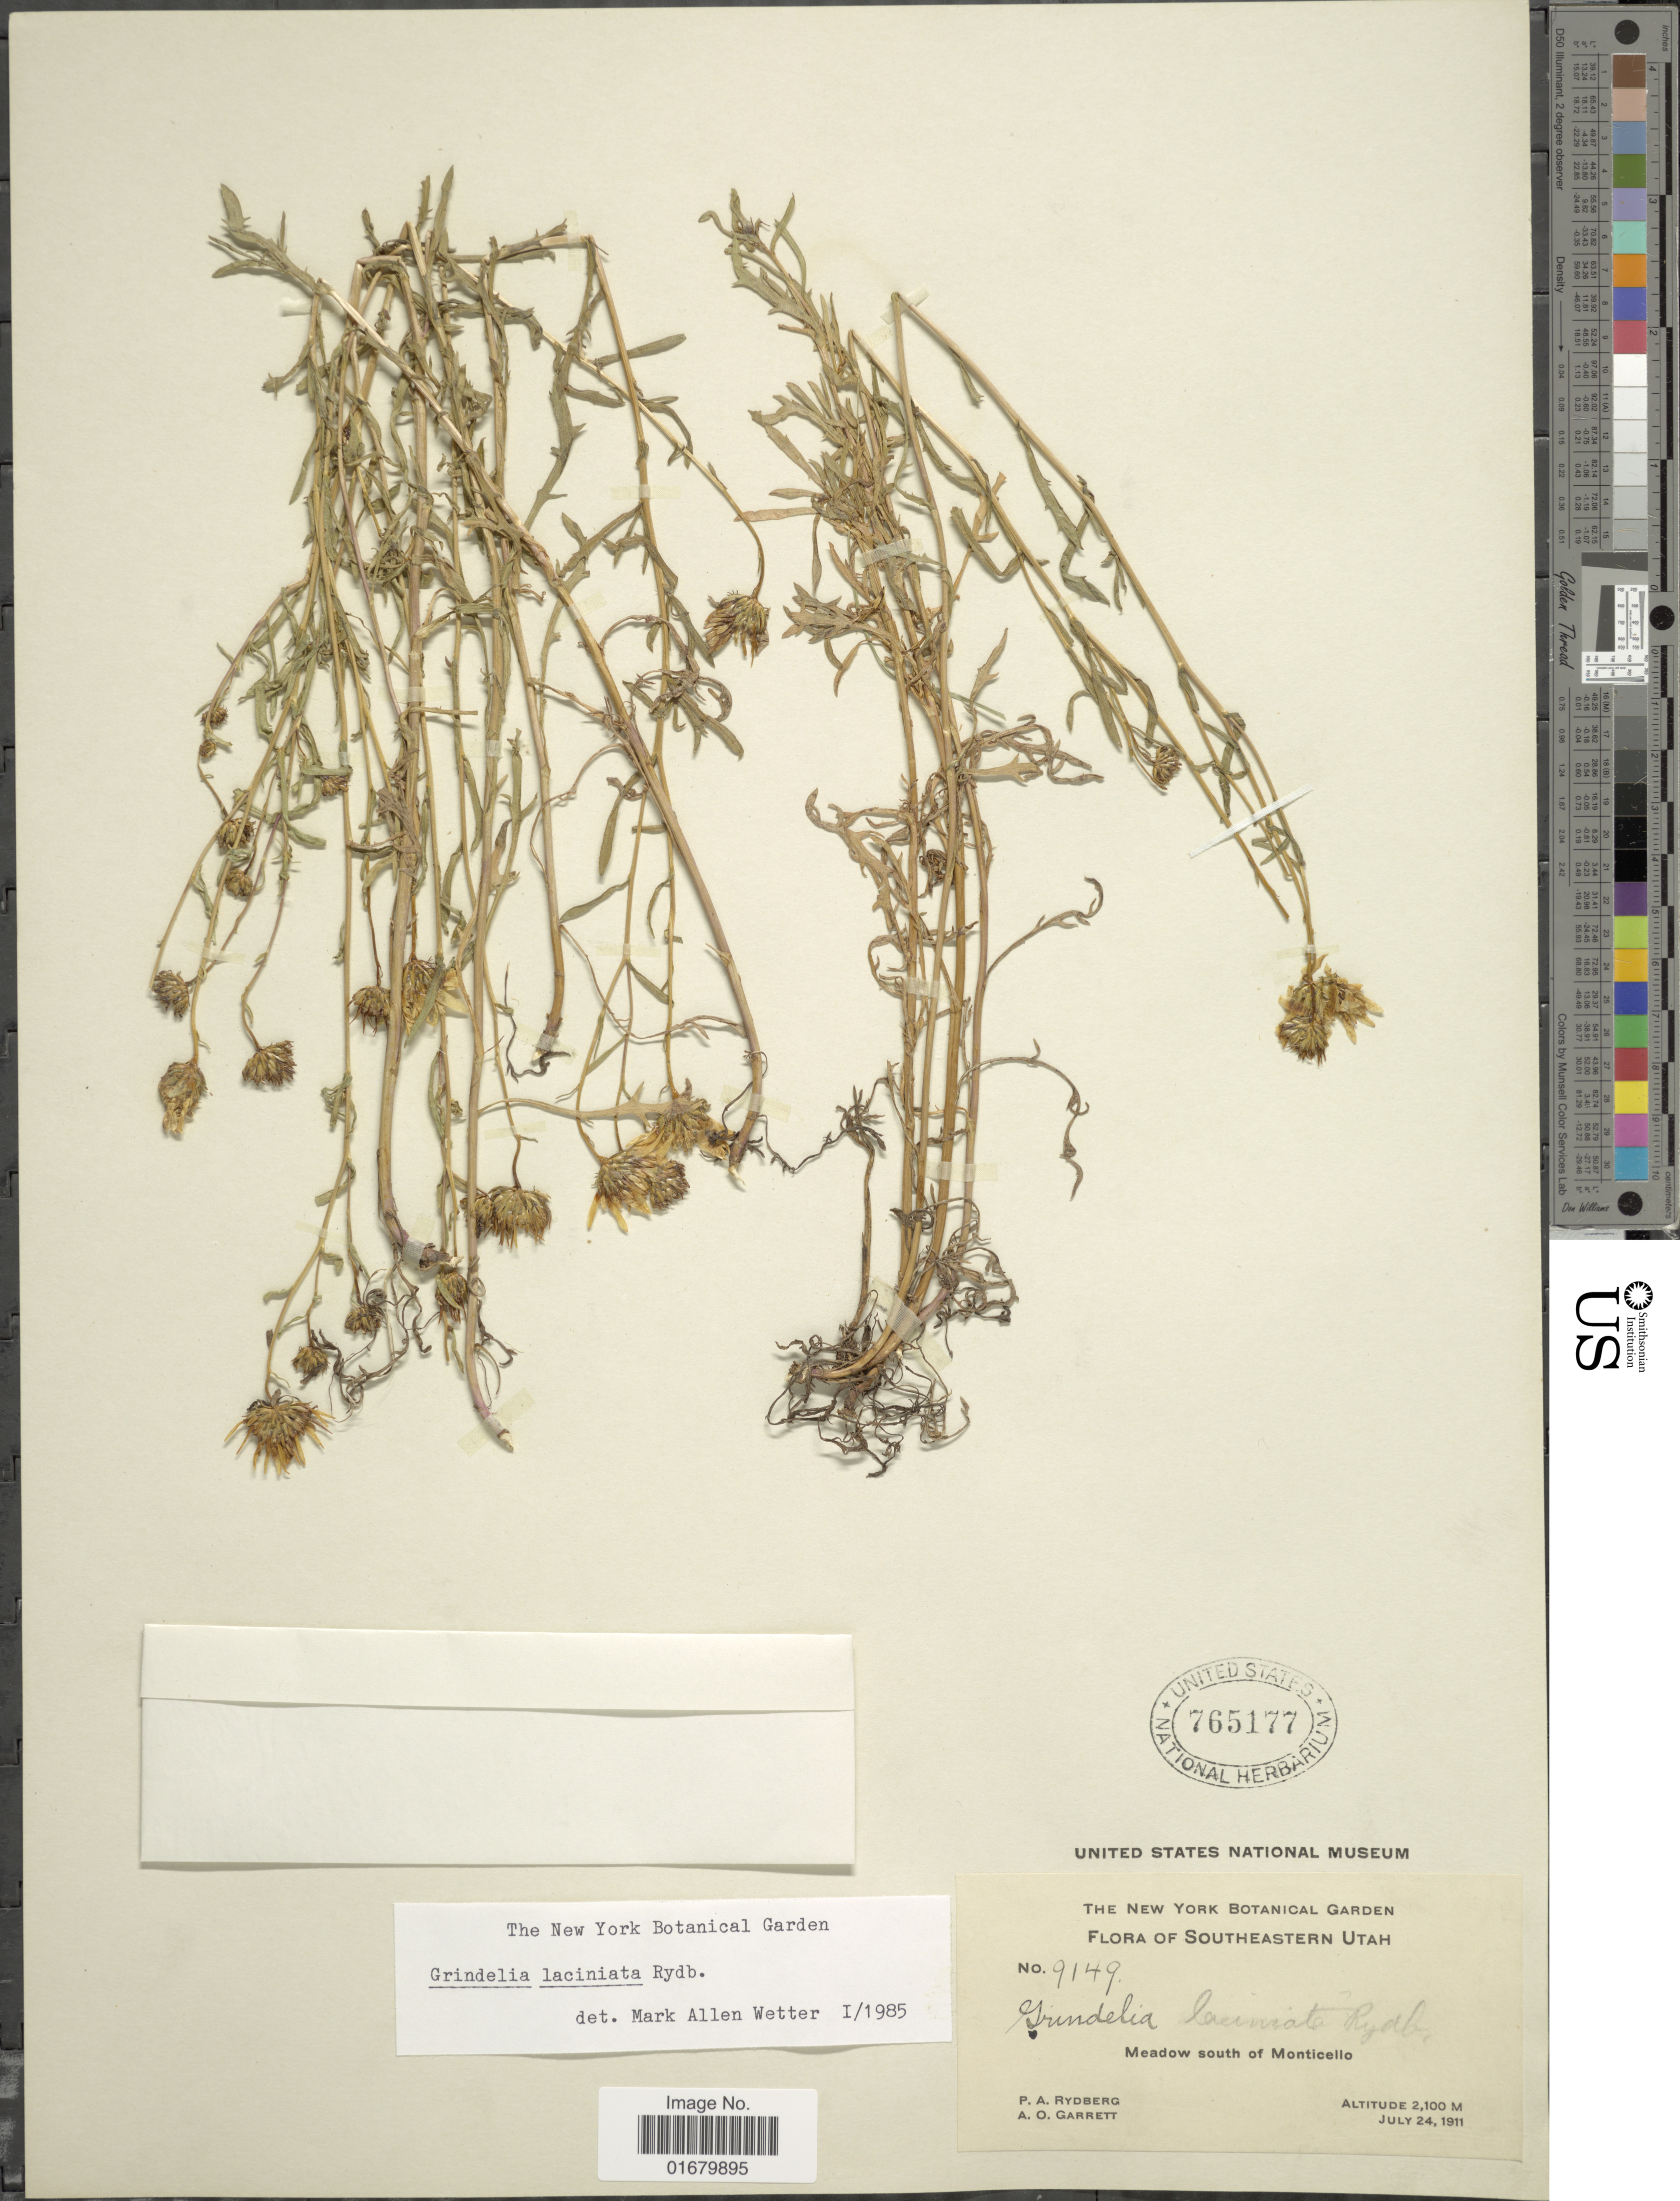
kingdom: Plantae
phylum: Tracheophyta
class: Magnoliopsida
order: Asterales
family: Asteraceae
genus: Grindelia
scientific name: Grindelia laciniata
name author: Rydb.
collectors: P. A. Rydberg & A. O. Garrett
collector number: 9149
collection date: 1911-07-24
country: United States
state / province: Utah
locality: Southeastern Utah, Meadow south of Monticello.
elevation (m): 2100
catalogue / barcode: US 765177